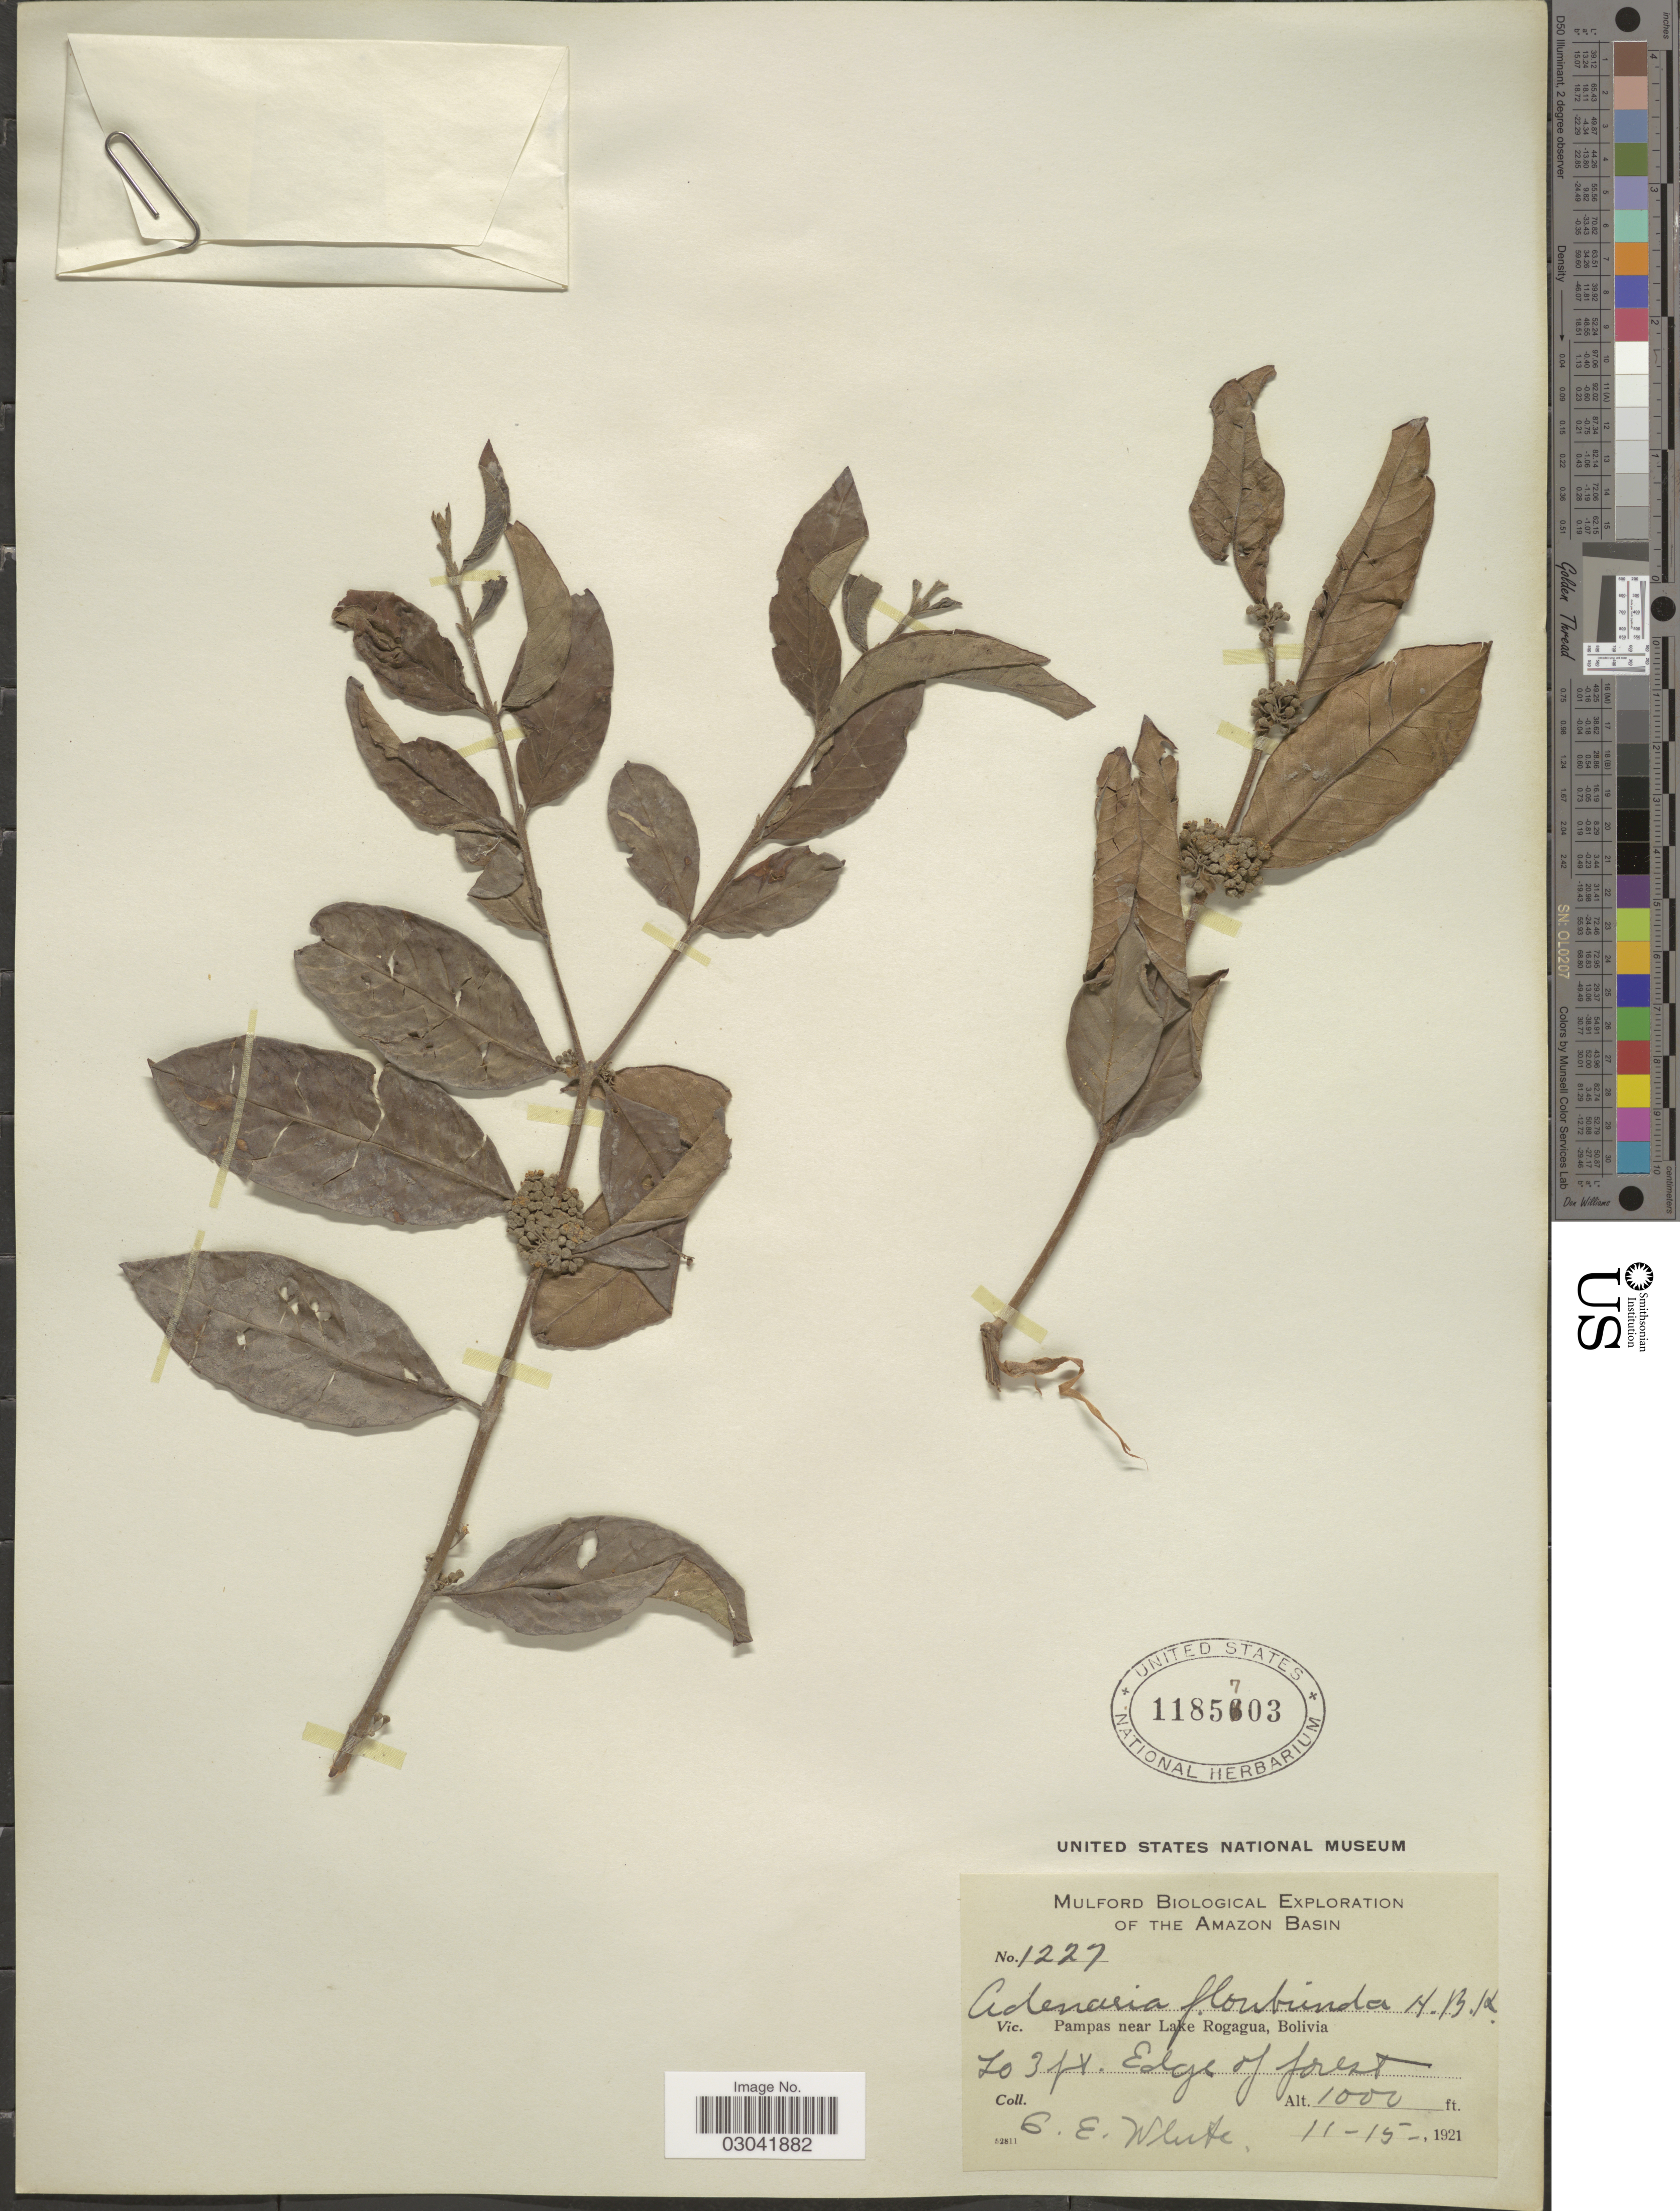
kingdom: Plantae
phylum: Tracheophyta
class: Magnoliopsida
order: Myrtales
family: Lythraceae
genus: Adenaria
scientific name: Adenaria floribunda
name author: Kunth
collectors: O. E. White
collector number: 1227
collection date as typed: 11-15-1921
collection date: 1921-11-15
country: Bolivia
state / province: Beni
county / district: José Ballivián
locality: Pampas near Lake Rogagua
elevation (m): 305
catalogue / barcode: US 1185703